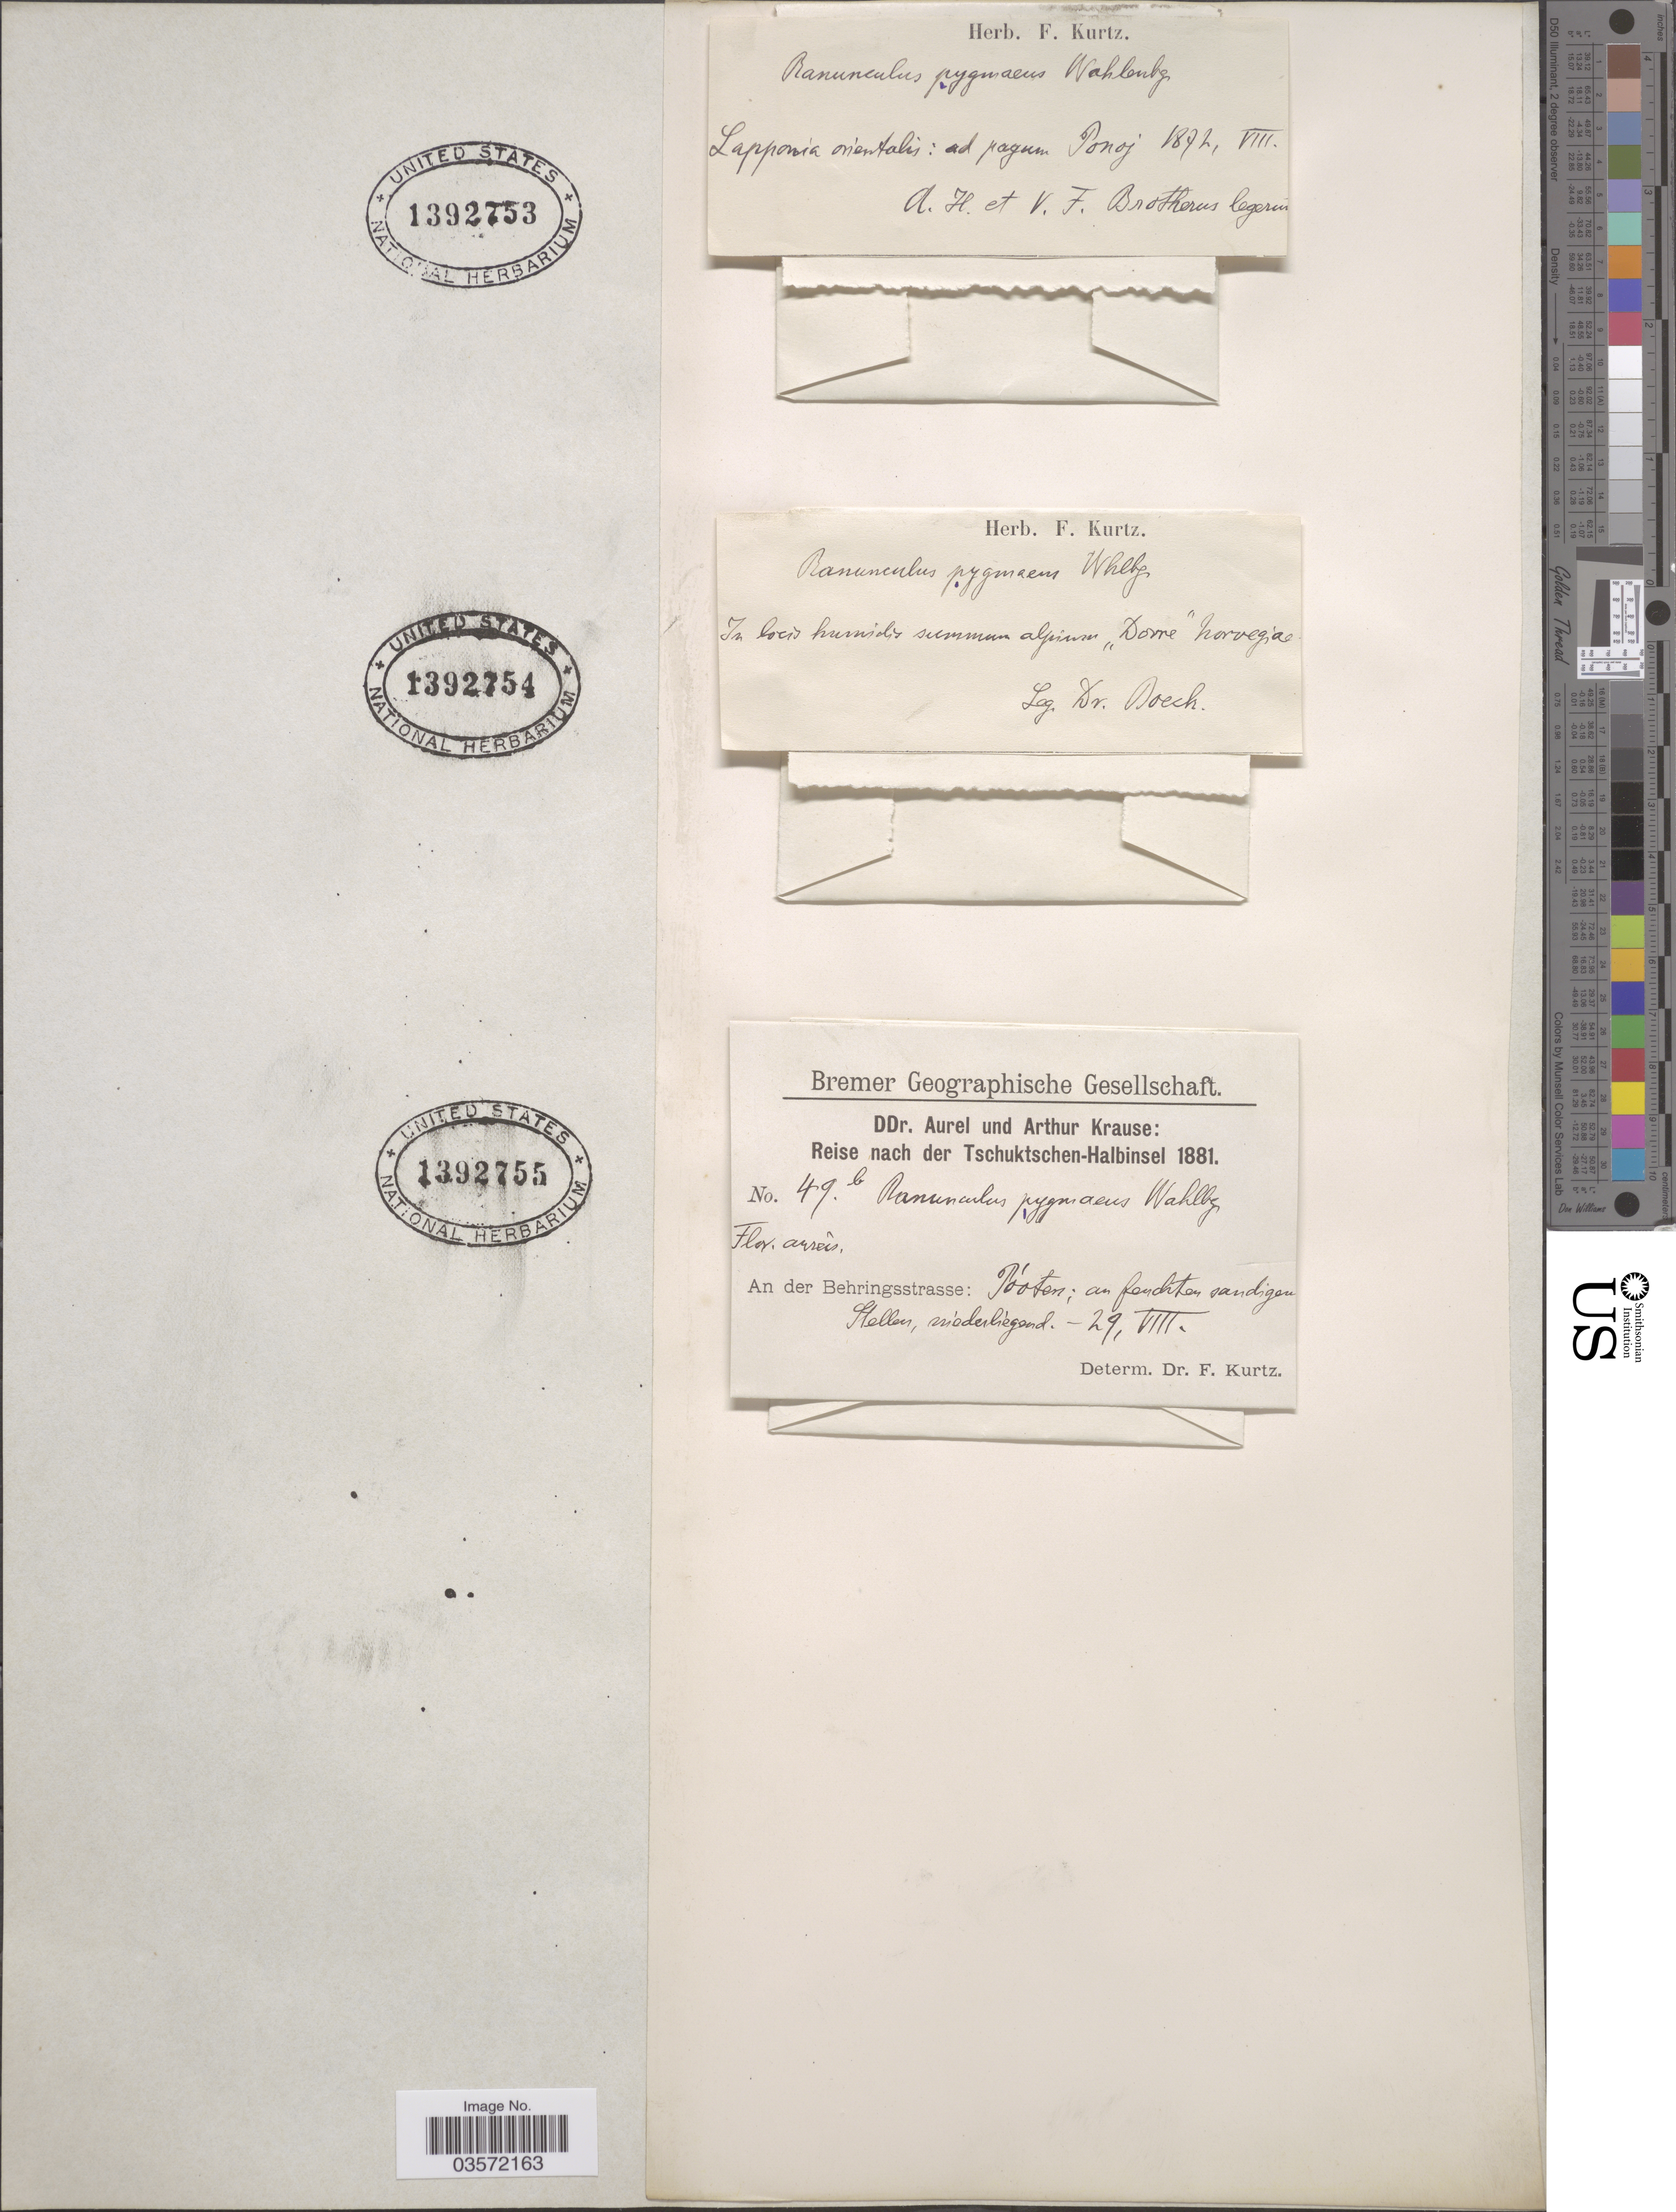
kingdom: Plantae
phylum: Tracheophyta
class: Magnoliopsida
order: Ranunculales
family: Ranunculaceae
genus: Ranunculus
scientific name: Ranunculus pygmaeus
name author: Wahlenb.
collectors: A. Krause & A. Krause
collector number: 49b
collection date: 1881-08-29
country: Russian Federation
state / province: Chukotka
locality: Tschuktschen-Halbinsel. An der Behringstrasse: Posten; an feuchten sandigen Stellen, niederliegend.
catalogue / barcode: US 1392755-3